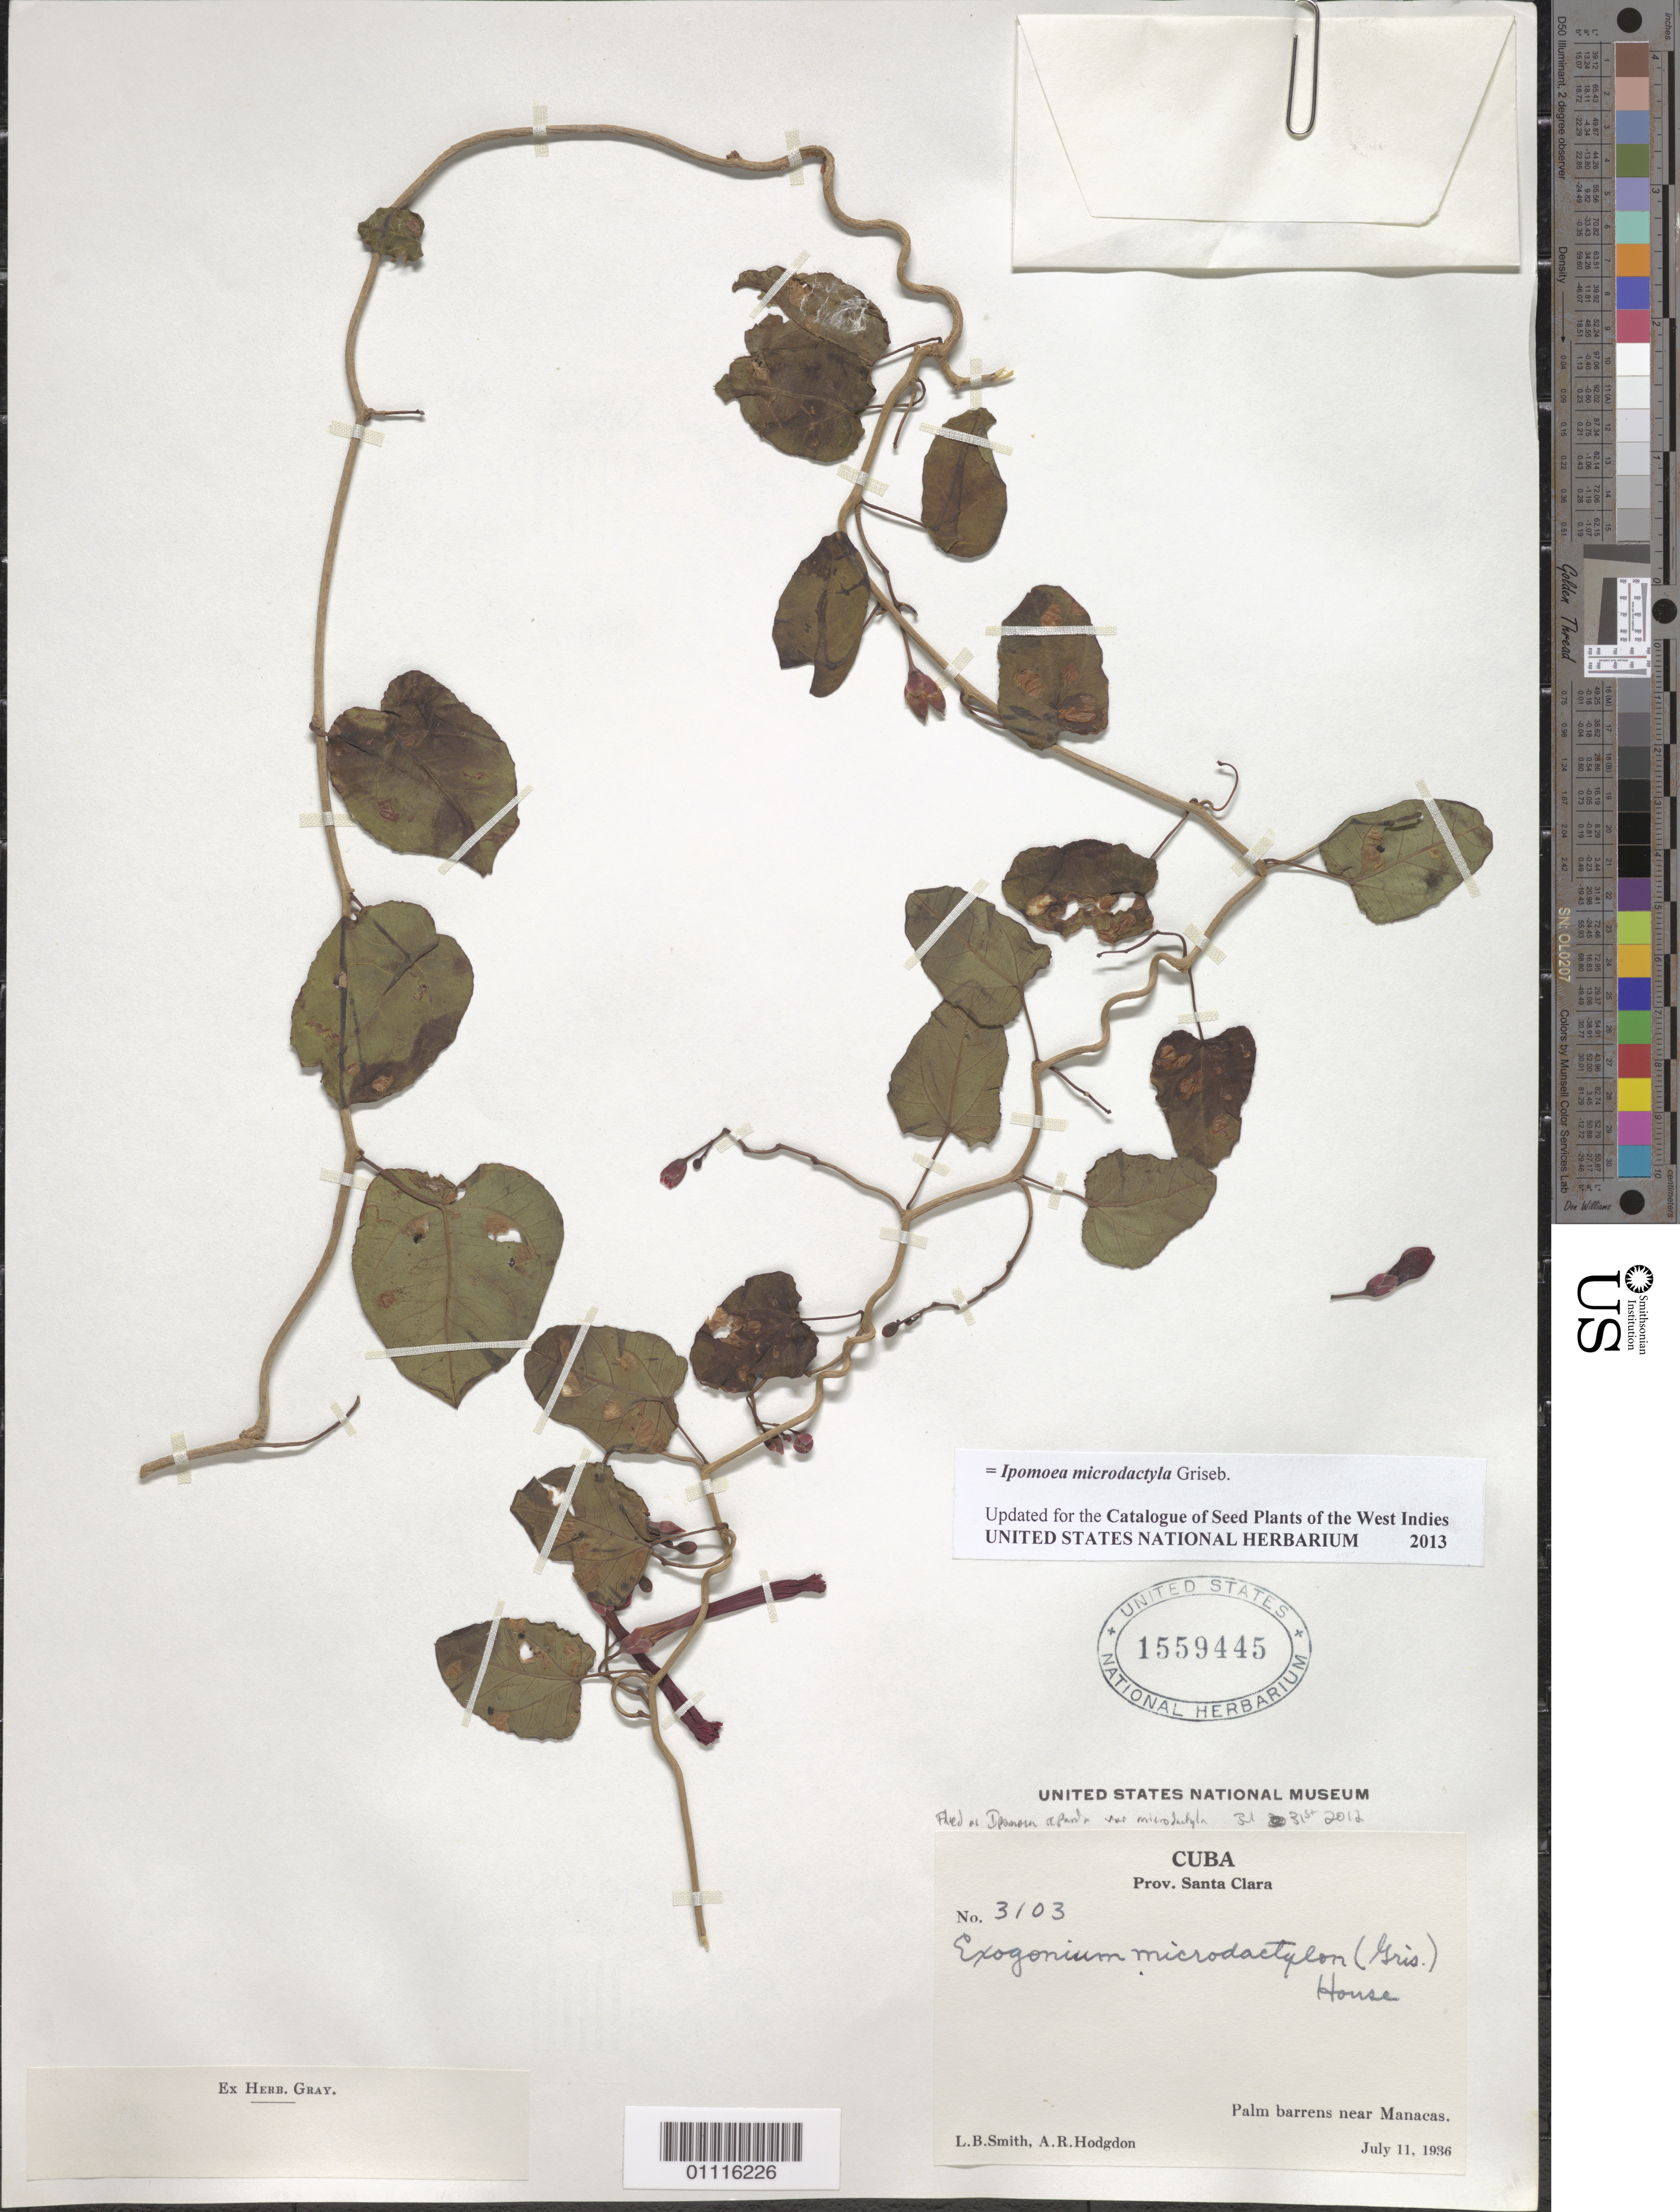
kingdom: Plantae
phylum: Tracheophyta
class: Magnoliopsida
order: Solanales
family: Convolvulaceae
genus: Ipomoea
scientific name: Ipomoea microdactyla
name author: Griseb.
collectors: L. Smith & A. R. Hodgdon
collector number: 3103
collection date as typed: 11 Jul 1936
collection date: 1936-07-11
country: Cuba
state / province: Sancti Spiritus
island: Cuba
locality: Palm barrens near Manacas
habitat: Palm barrens.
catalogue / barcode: US 1559445